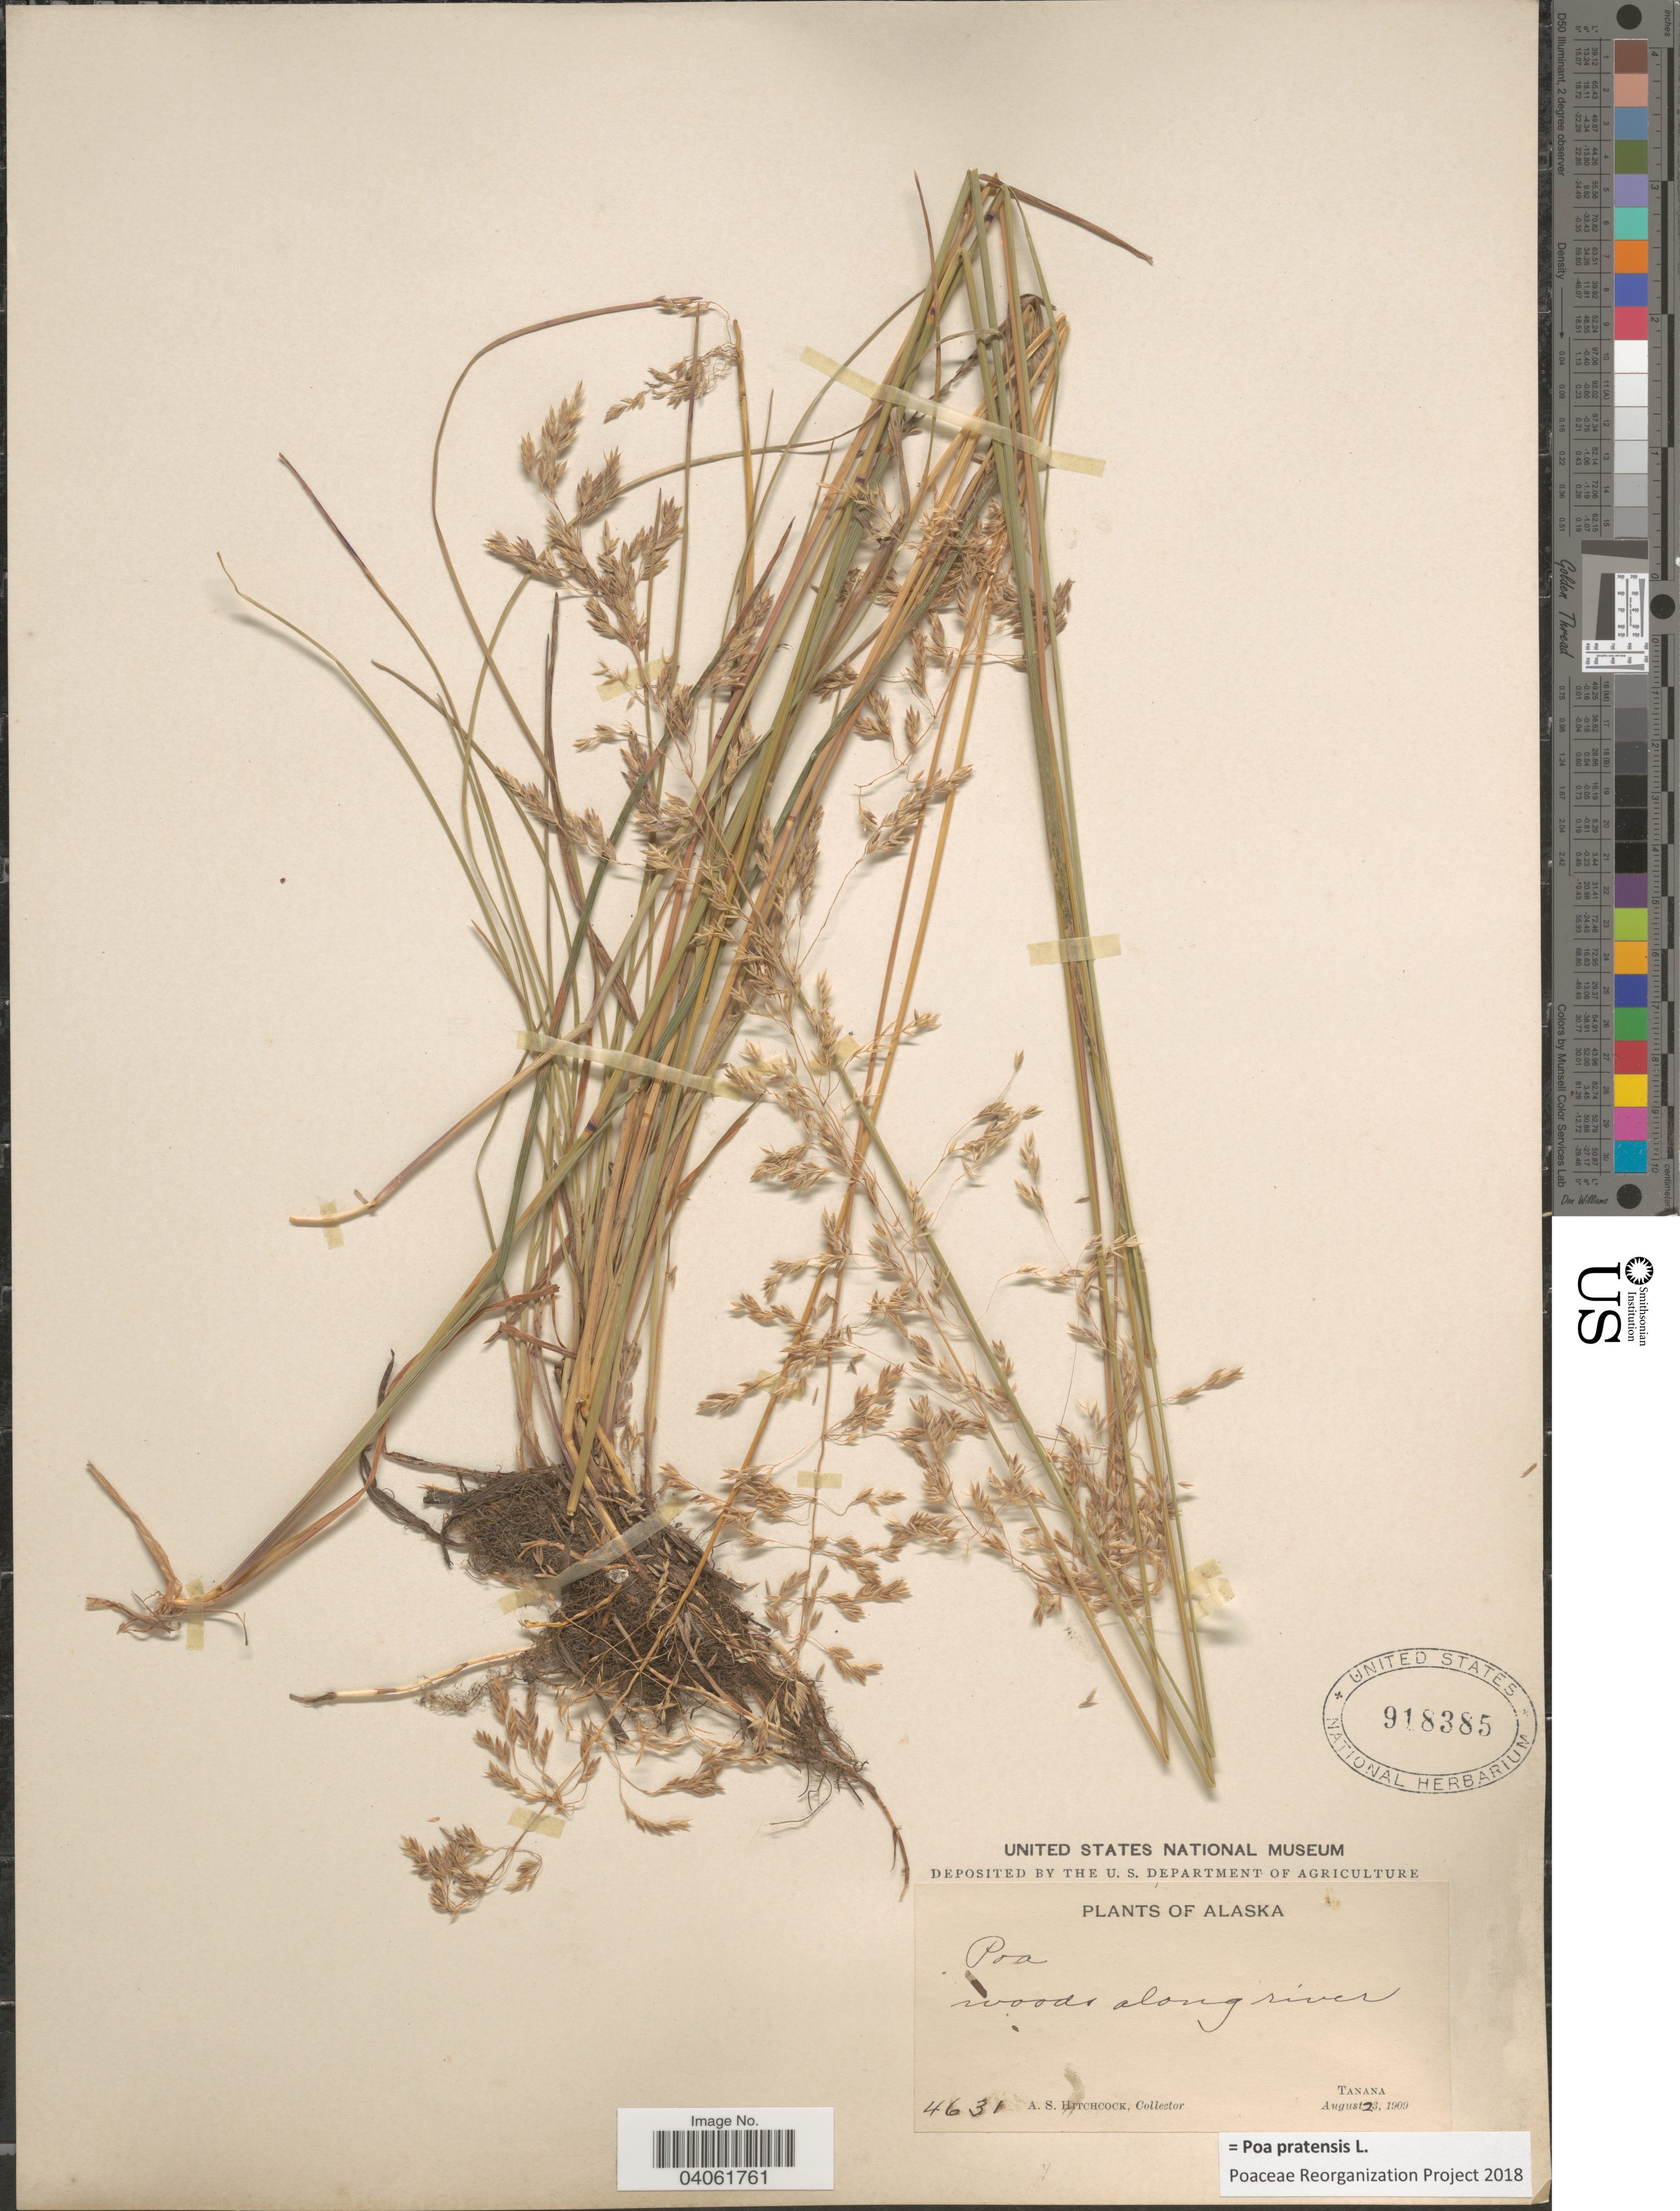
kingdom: Plantae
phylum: Tracheophyta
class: Liliopsida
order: Poales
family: Poaceae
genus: Poa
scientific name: Poa pratensis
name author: L.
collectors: A. S. Hitchcock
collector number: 4631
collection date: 1909-08-23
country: United States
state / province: Alaska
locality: Tanana.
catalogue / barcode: US 918385